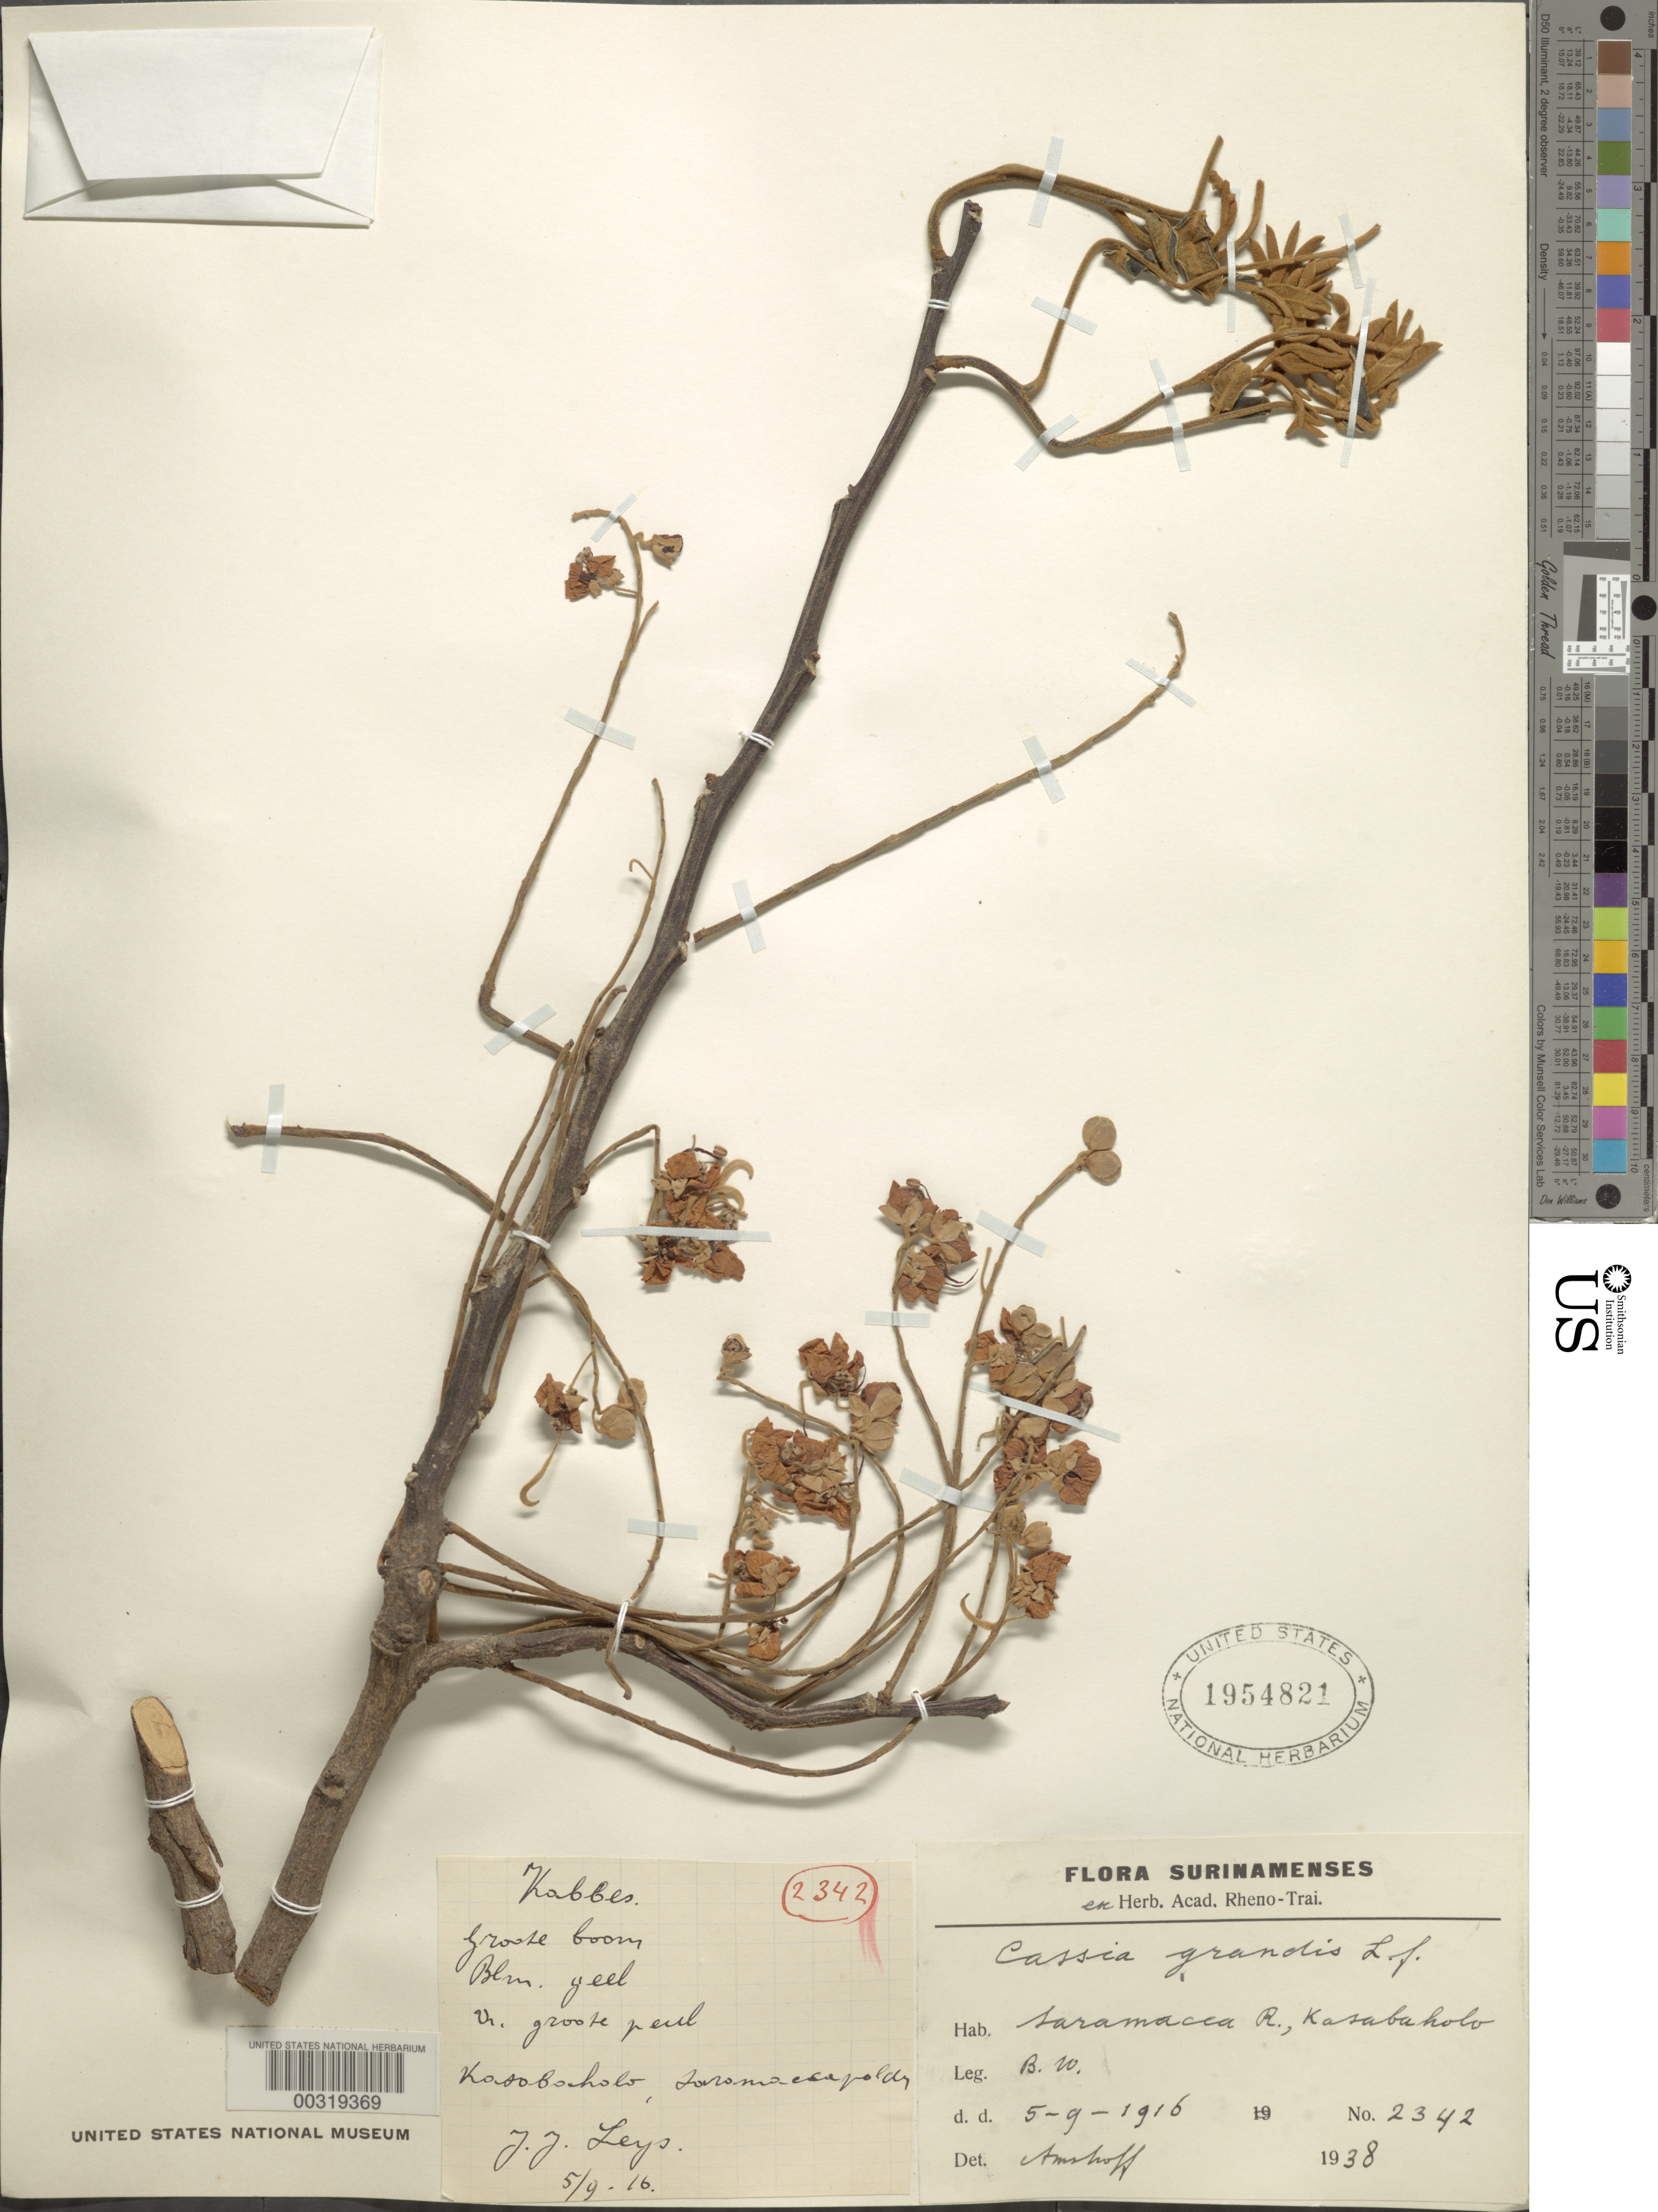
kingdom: Plantae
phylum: Tracheophyta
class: Magnoliopsida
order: Fabales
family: Fabaceae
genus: Cassia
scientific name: Cassia grandis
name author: L. f.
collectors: J. Leys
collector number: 2342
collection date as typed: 05 Sep 1916 or 09 May 1916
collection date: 1916-05-09 or 1916-09-05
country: Suriname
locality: Saramacea river; kasabaholo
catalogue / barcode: US 1954821